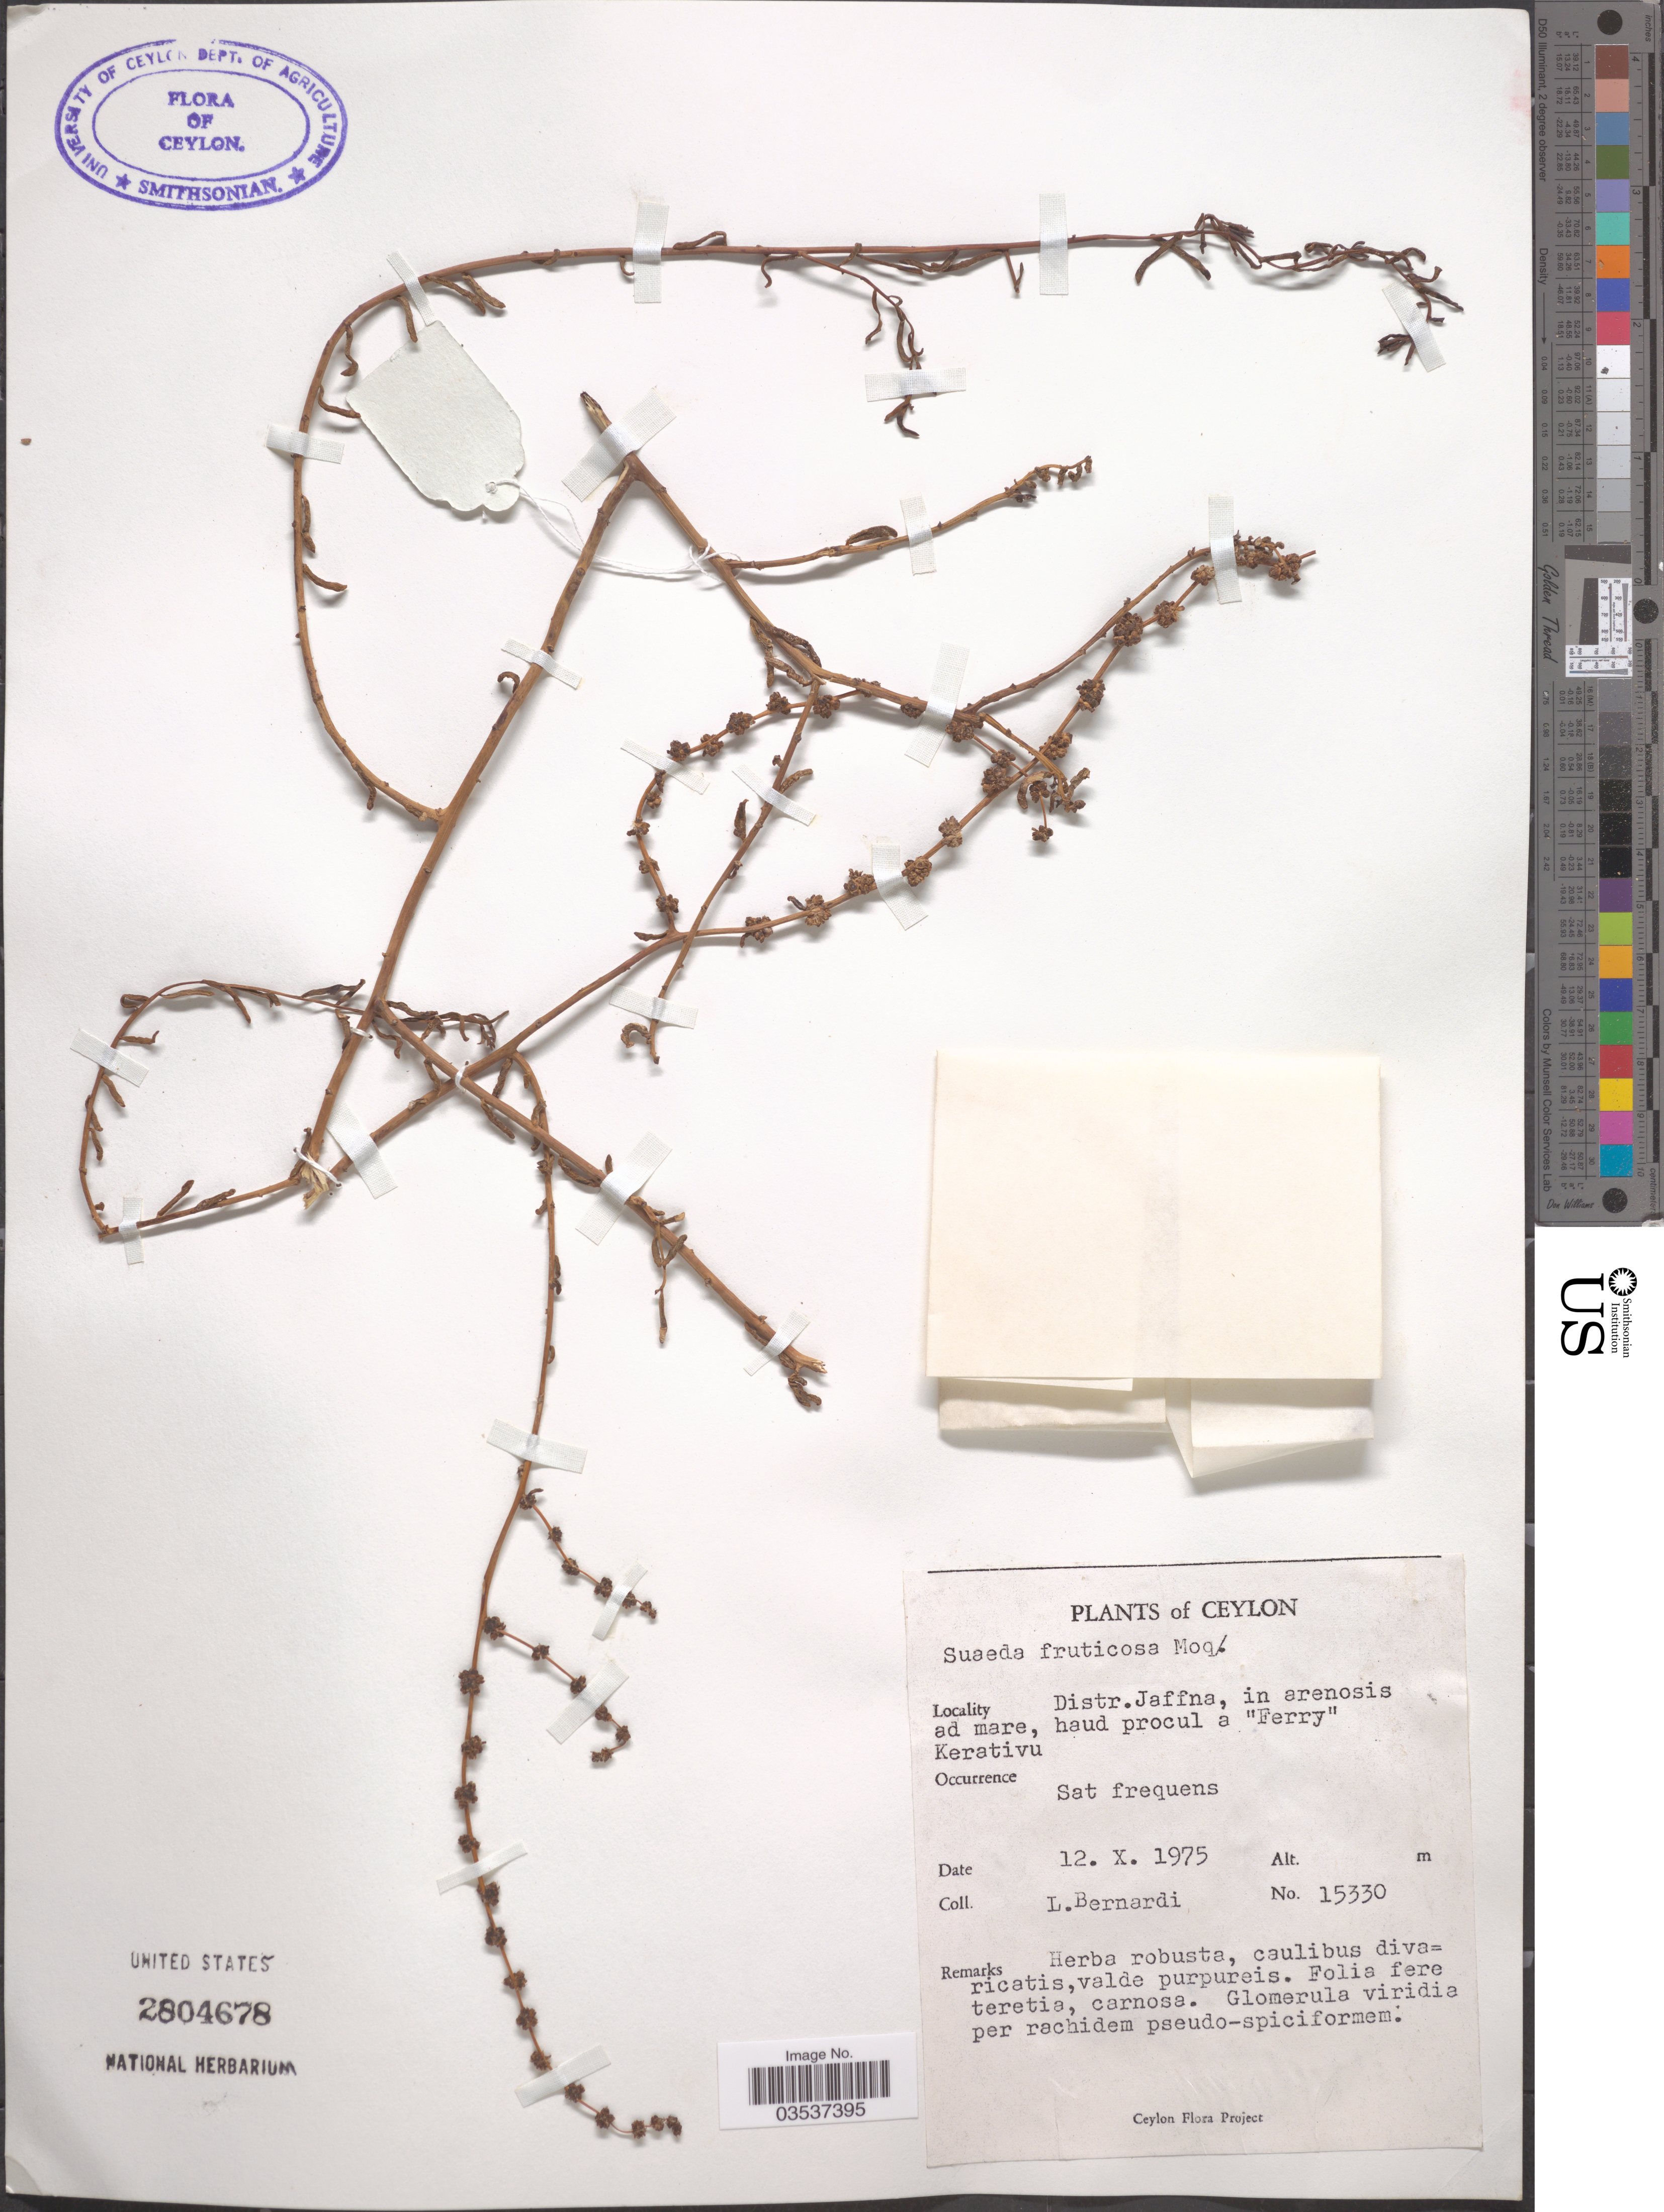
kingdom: Plantae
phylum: Tracheophyta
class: Magnoliopsida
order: Caryophyllales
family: Amaranthaceae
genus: Suaeda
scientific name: Suaeda fruticosa auct. non Forssk.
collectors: L. Bernardi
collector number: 15330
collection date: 1975-10-12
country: Sri Lanka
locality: Ceylon. Distr. Jaffna, haud procul a "Ferry" Kerativu.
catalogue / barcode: US 2804678